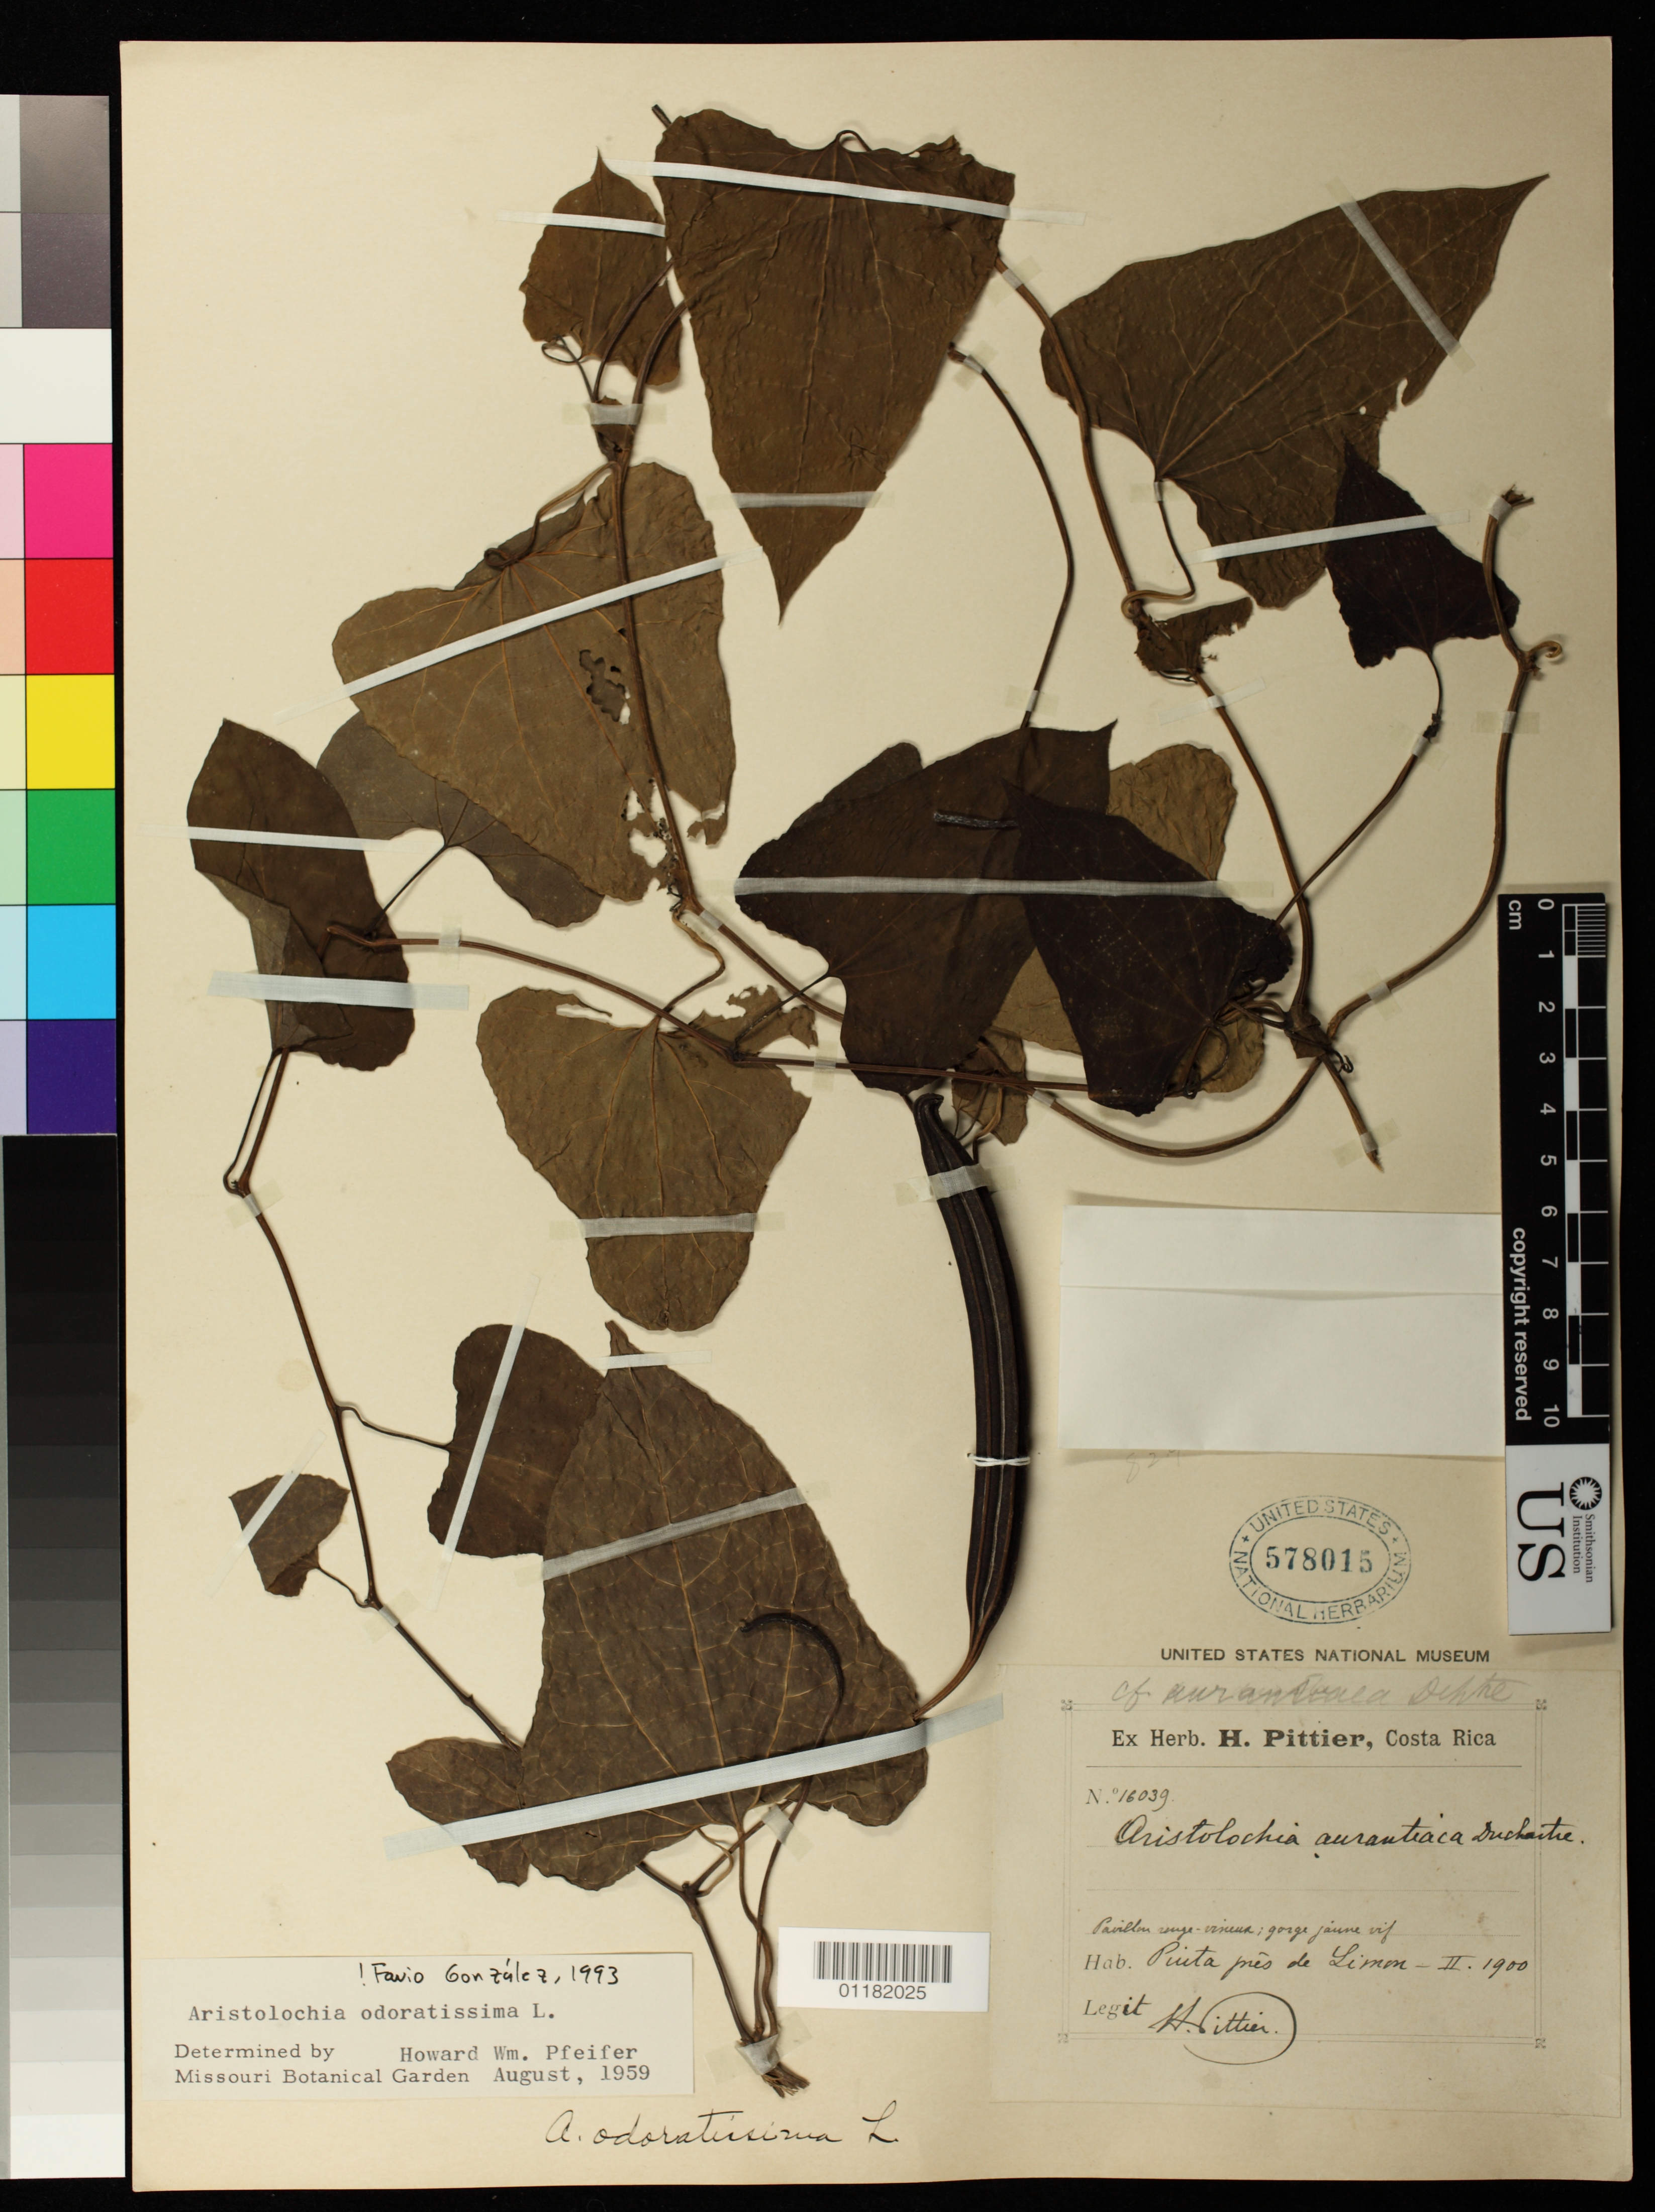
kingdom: Plantae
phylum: Tracheophyta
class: Magnoliopsida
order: Piperales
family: Aristolochiaceae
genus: Aristolochia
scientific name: Aristolochia odoratissima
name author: L.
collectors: H. F. Pittier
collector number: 16039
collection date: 1900-02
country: Costa Rica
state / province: Limón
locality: Puita pres de Limon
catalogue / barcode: US 578015